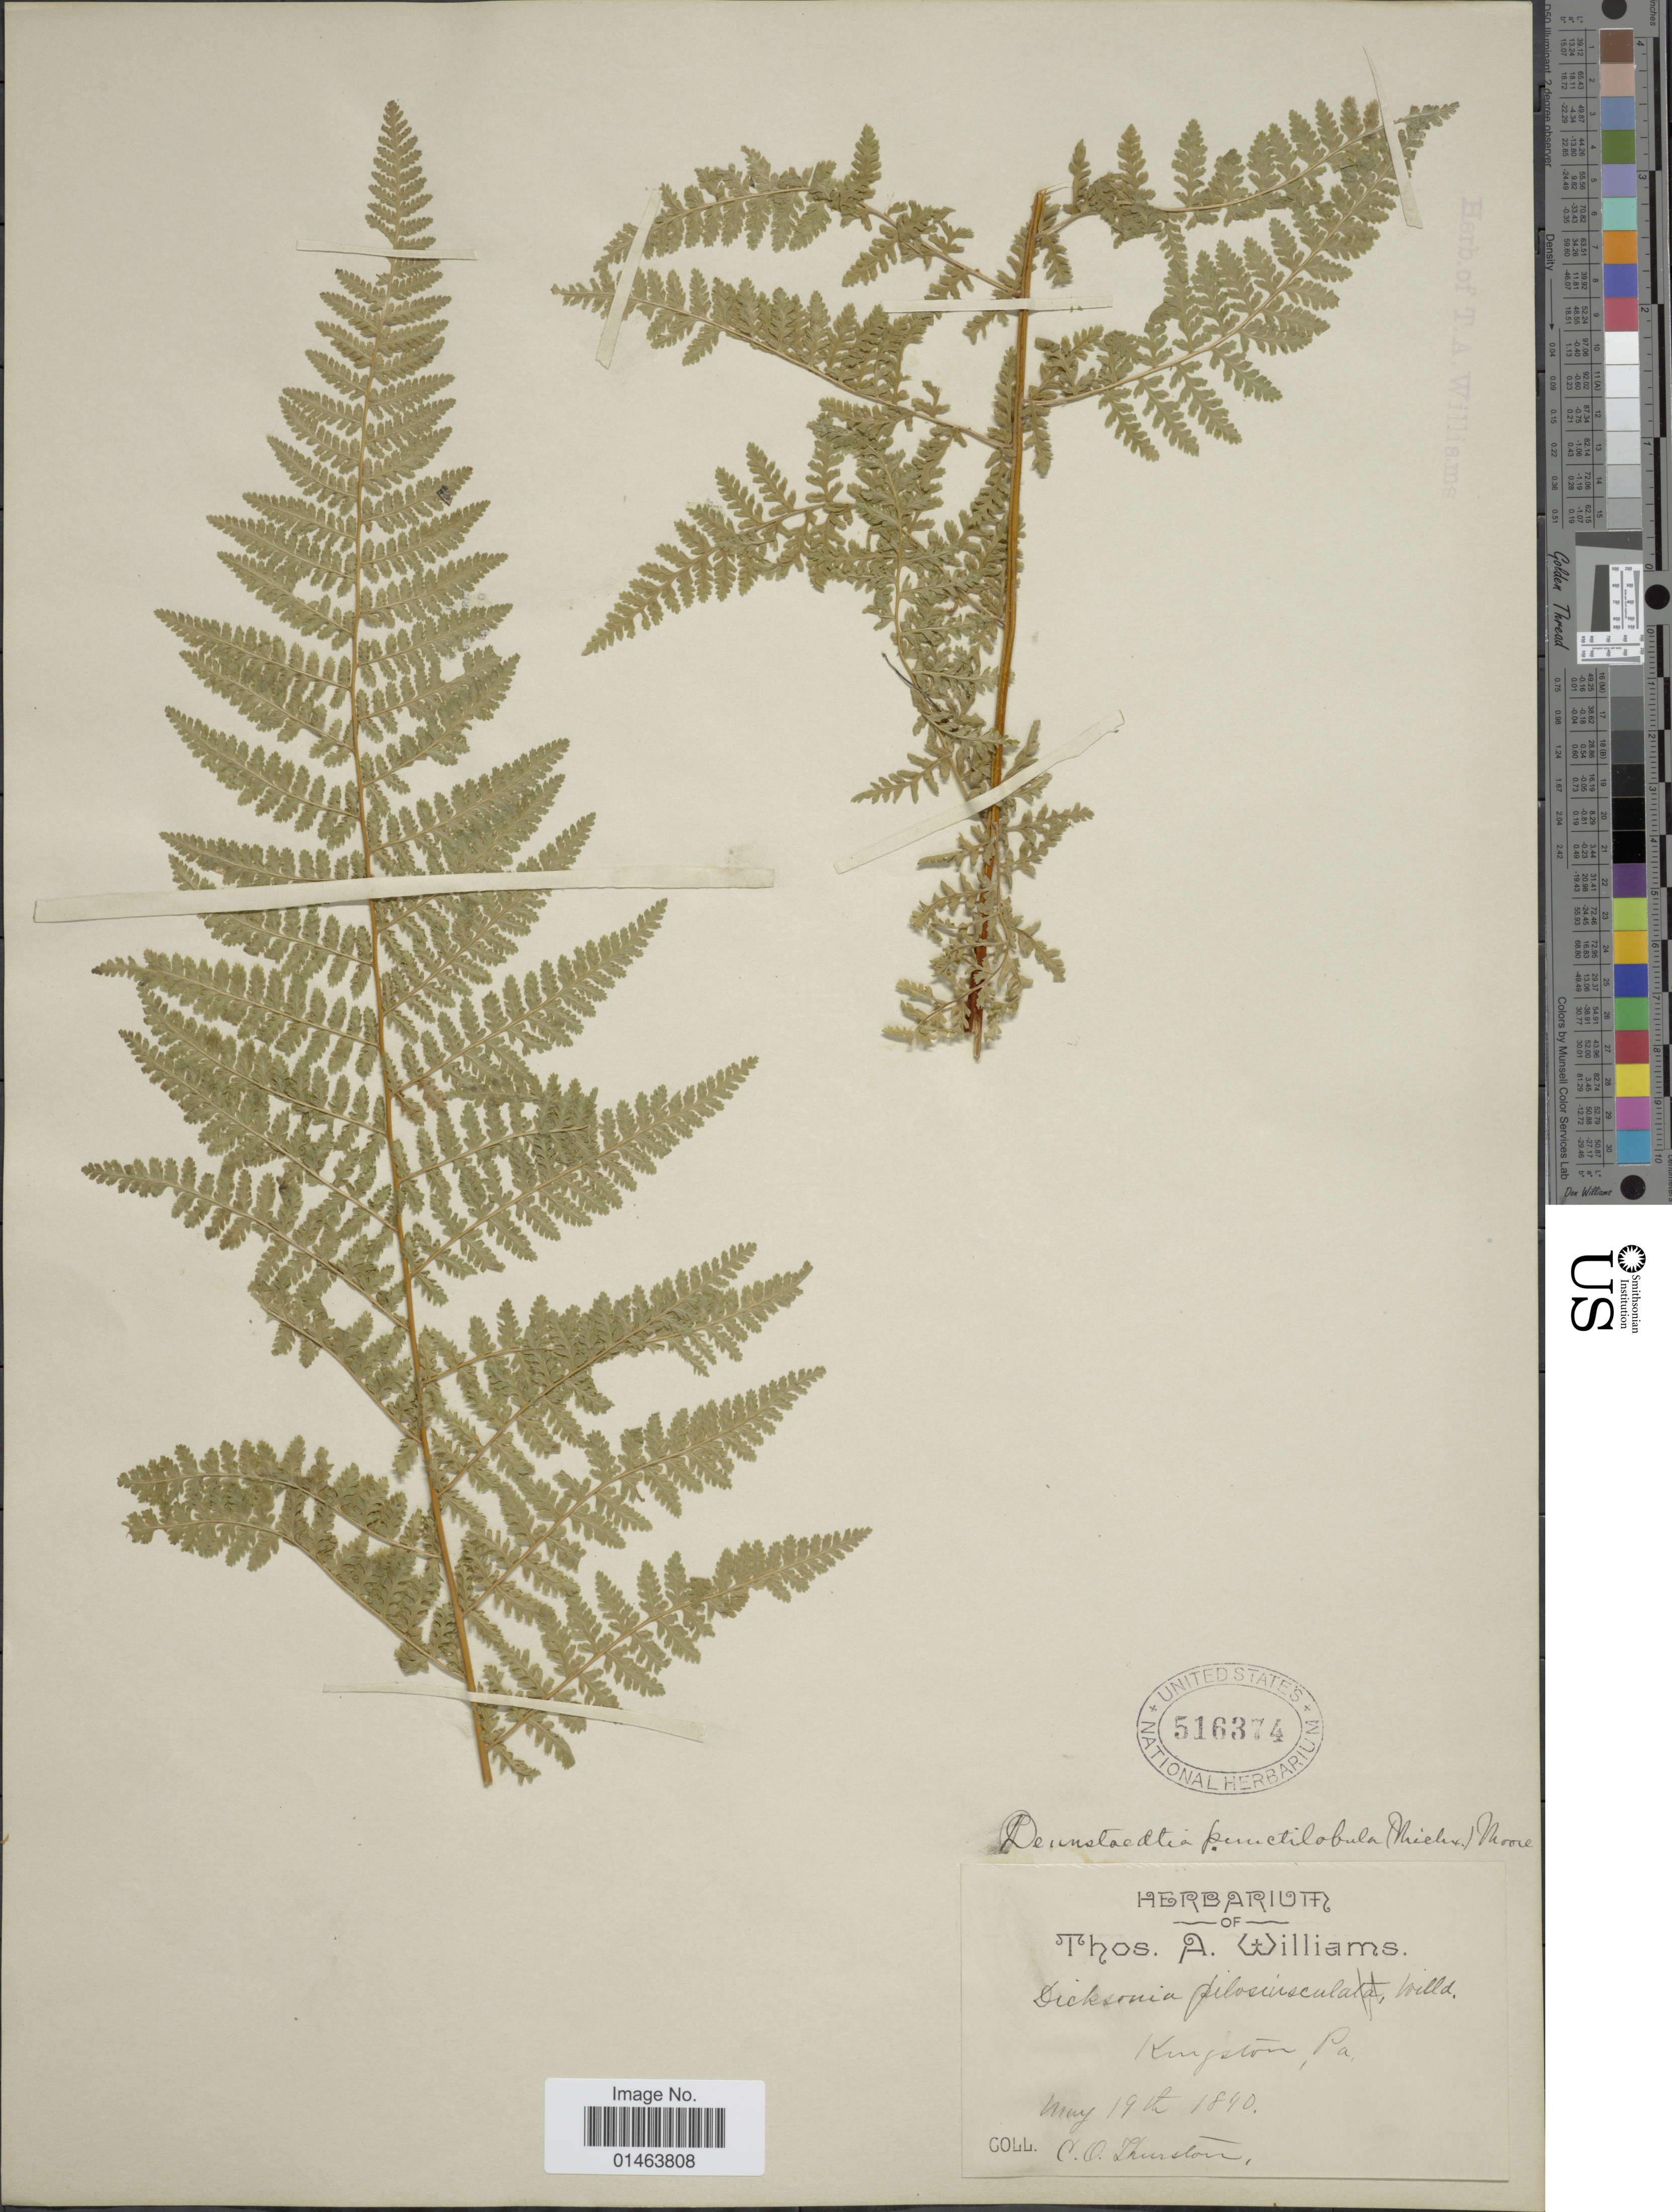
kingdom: Plantae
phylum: Tracheophyta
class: Polypodiopsida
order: Polypodiales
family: Dennstaedtiaceae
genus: Dennstaedtia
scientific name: Dennstaedtia punctilobula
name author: (Michx.) T. Moore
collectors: C. Thurston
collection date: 1840-05-19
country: United States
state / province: Pennsylvania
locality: Pennsylvania, Kingston.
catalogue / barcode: US 516374